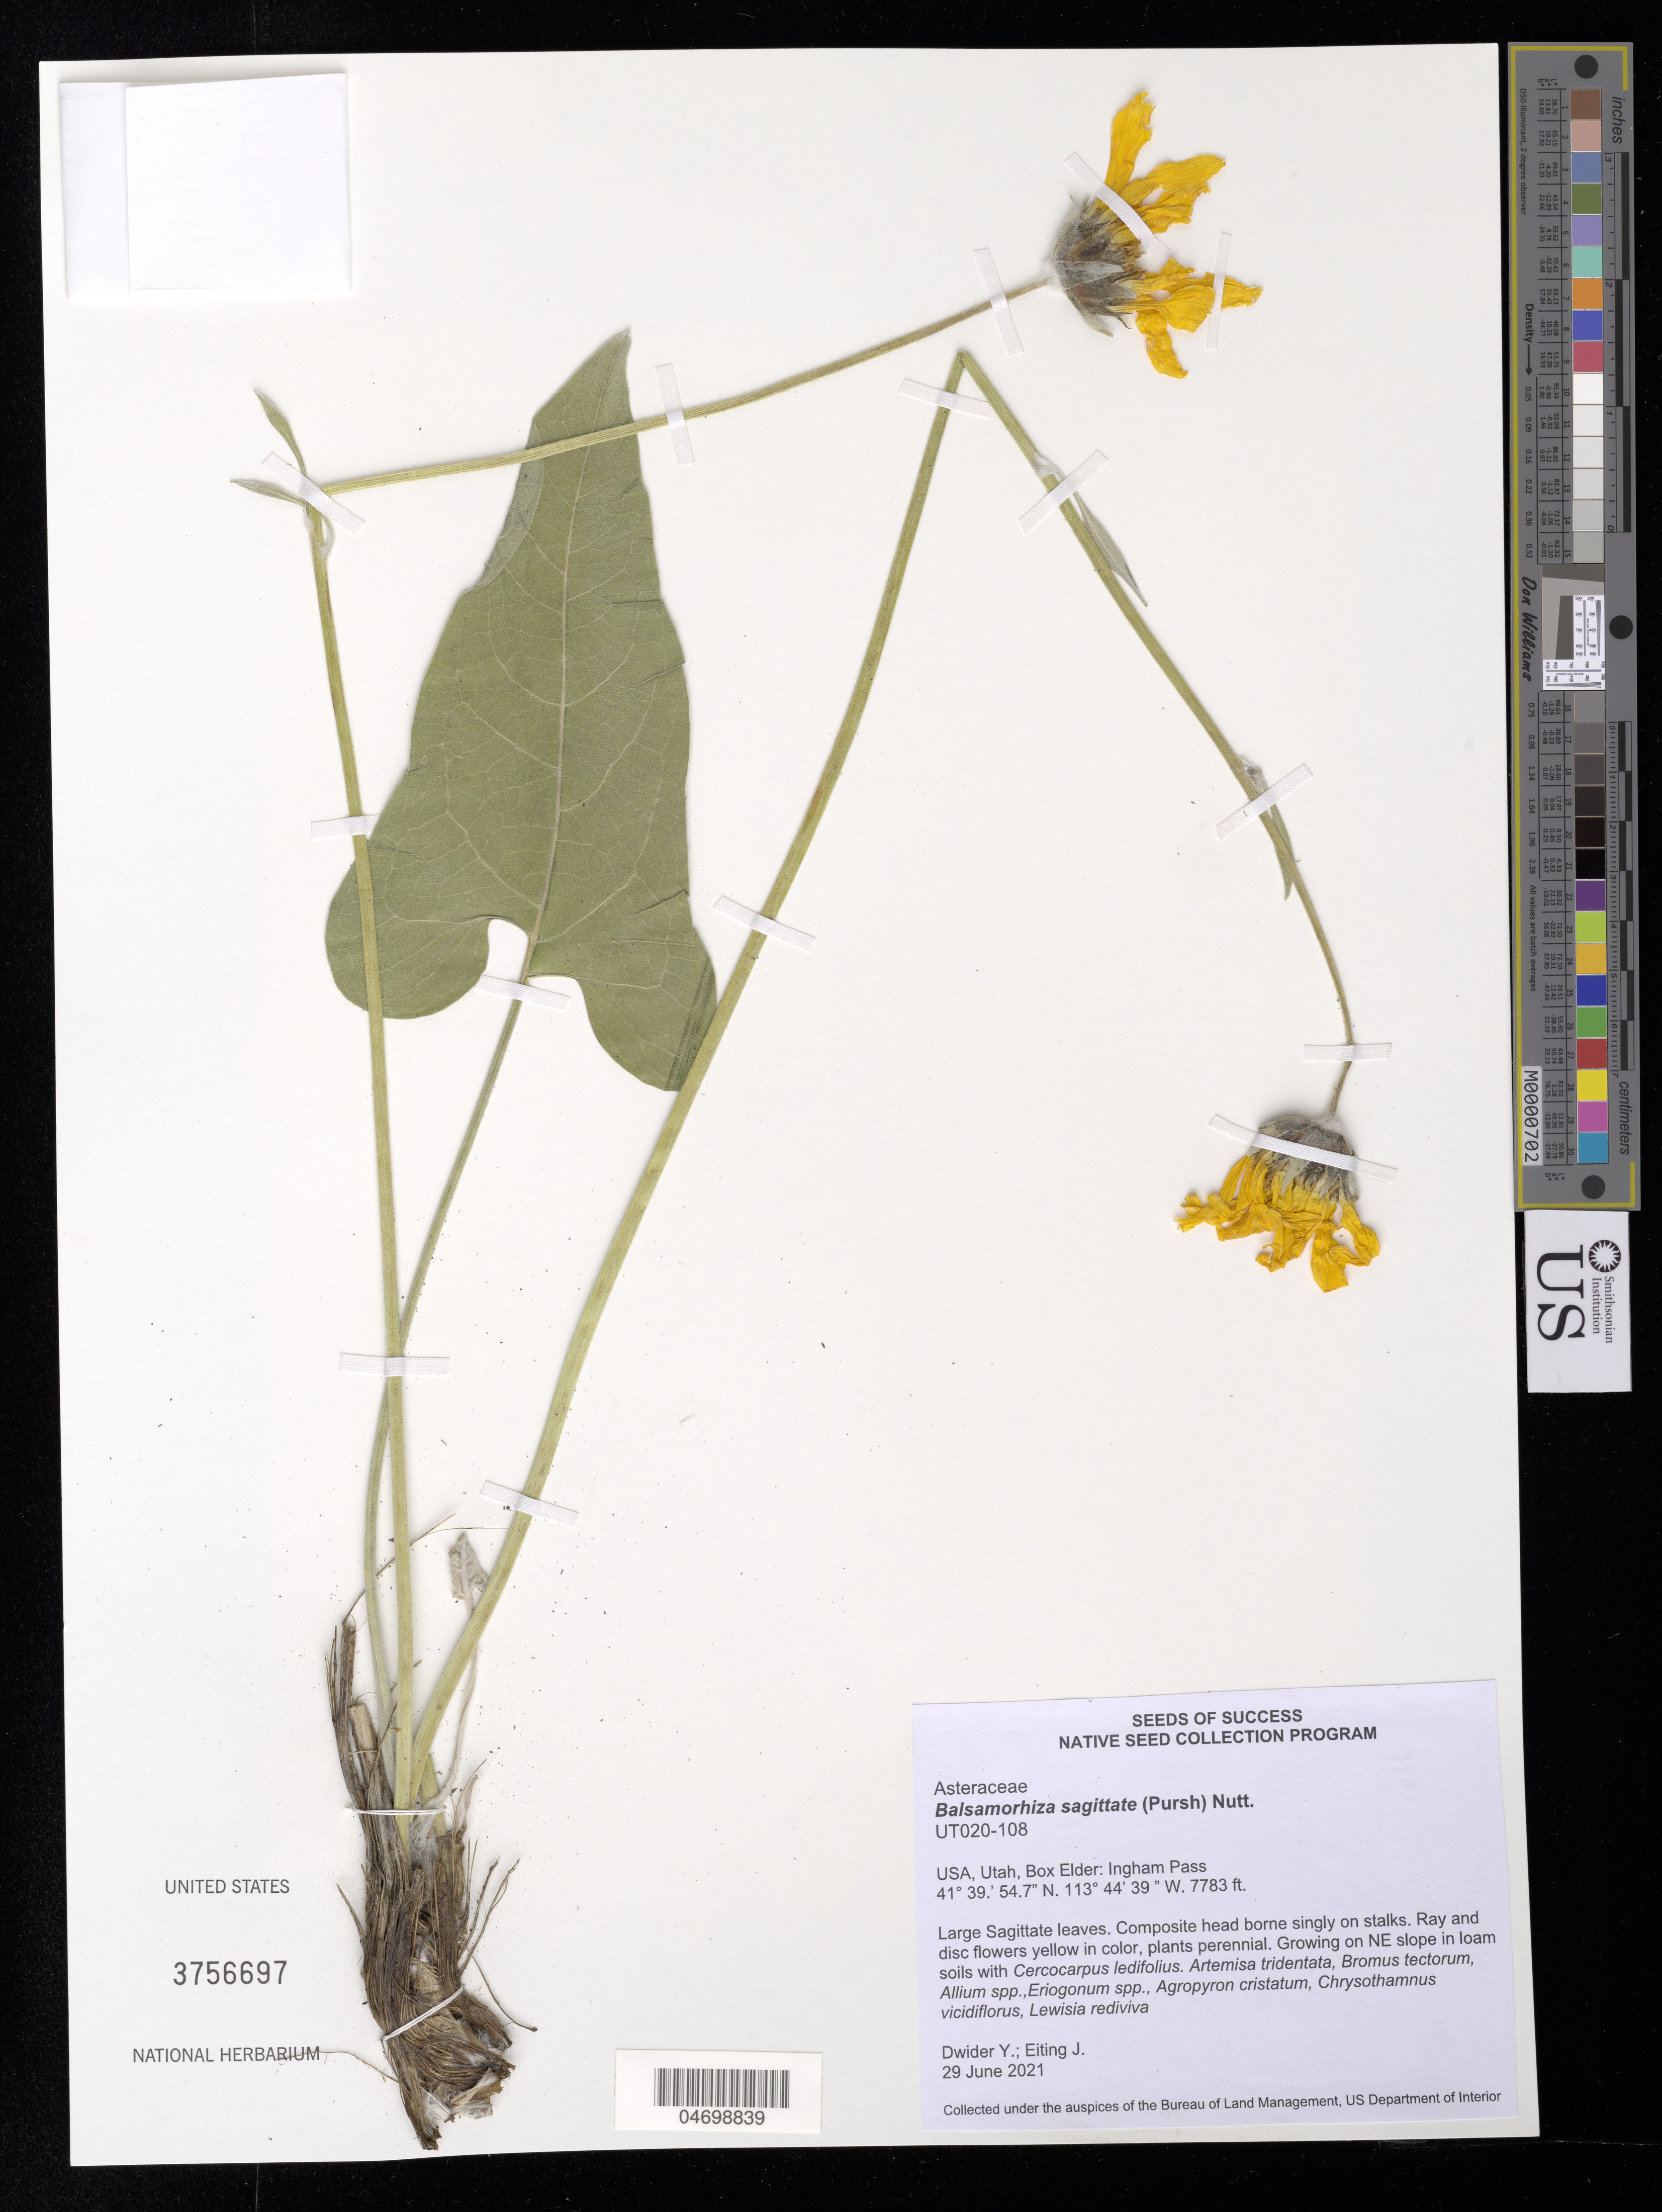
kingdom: Plantae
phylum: Tracheophyta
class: Magnoliopsida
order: Asterales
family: Asteraceae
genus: Balsamorhiza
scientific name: Balsamorhiza sagittata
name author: (Pursh) Nutt.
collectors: Y. Dwider & J. Eiting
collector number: UT020-108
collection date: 2021-06-29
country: United States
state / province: Utah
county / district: Box Elder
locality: Ingham Pass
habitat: Loam soils. With Artemisia tridentata, Bromus tectorum, Allium sp., etc.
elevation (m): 2372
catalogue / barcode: US 3756697